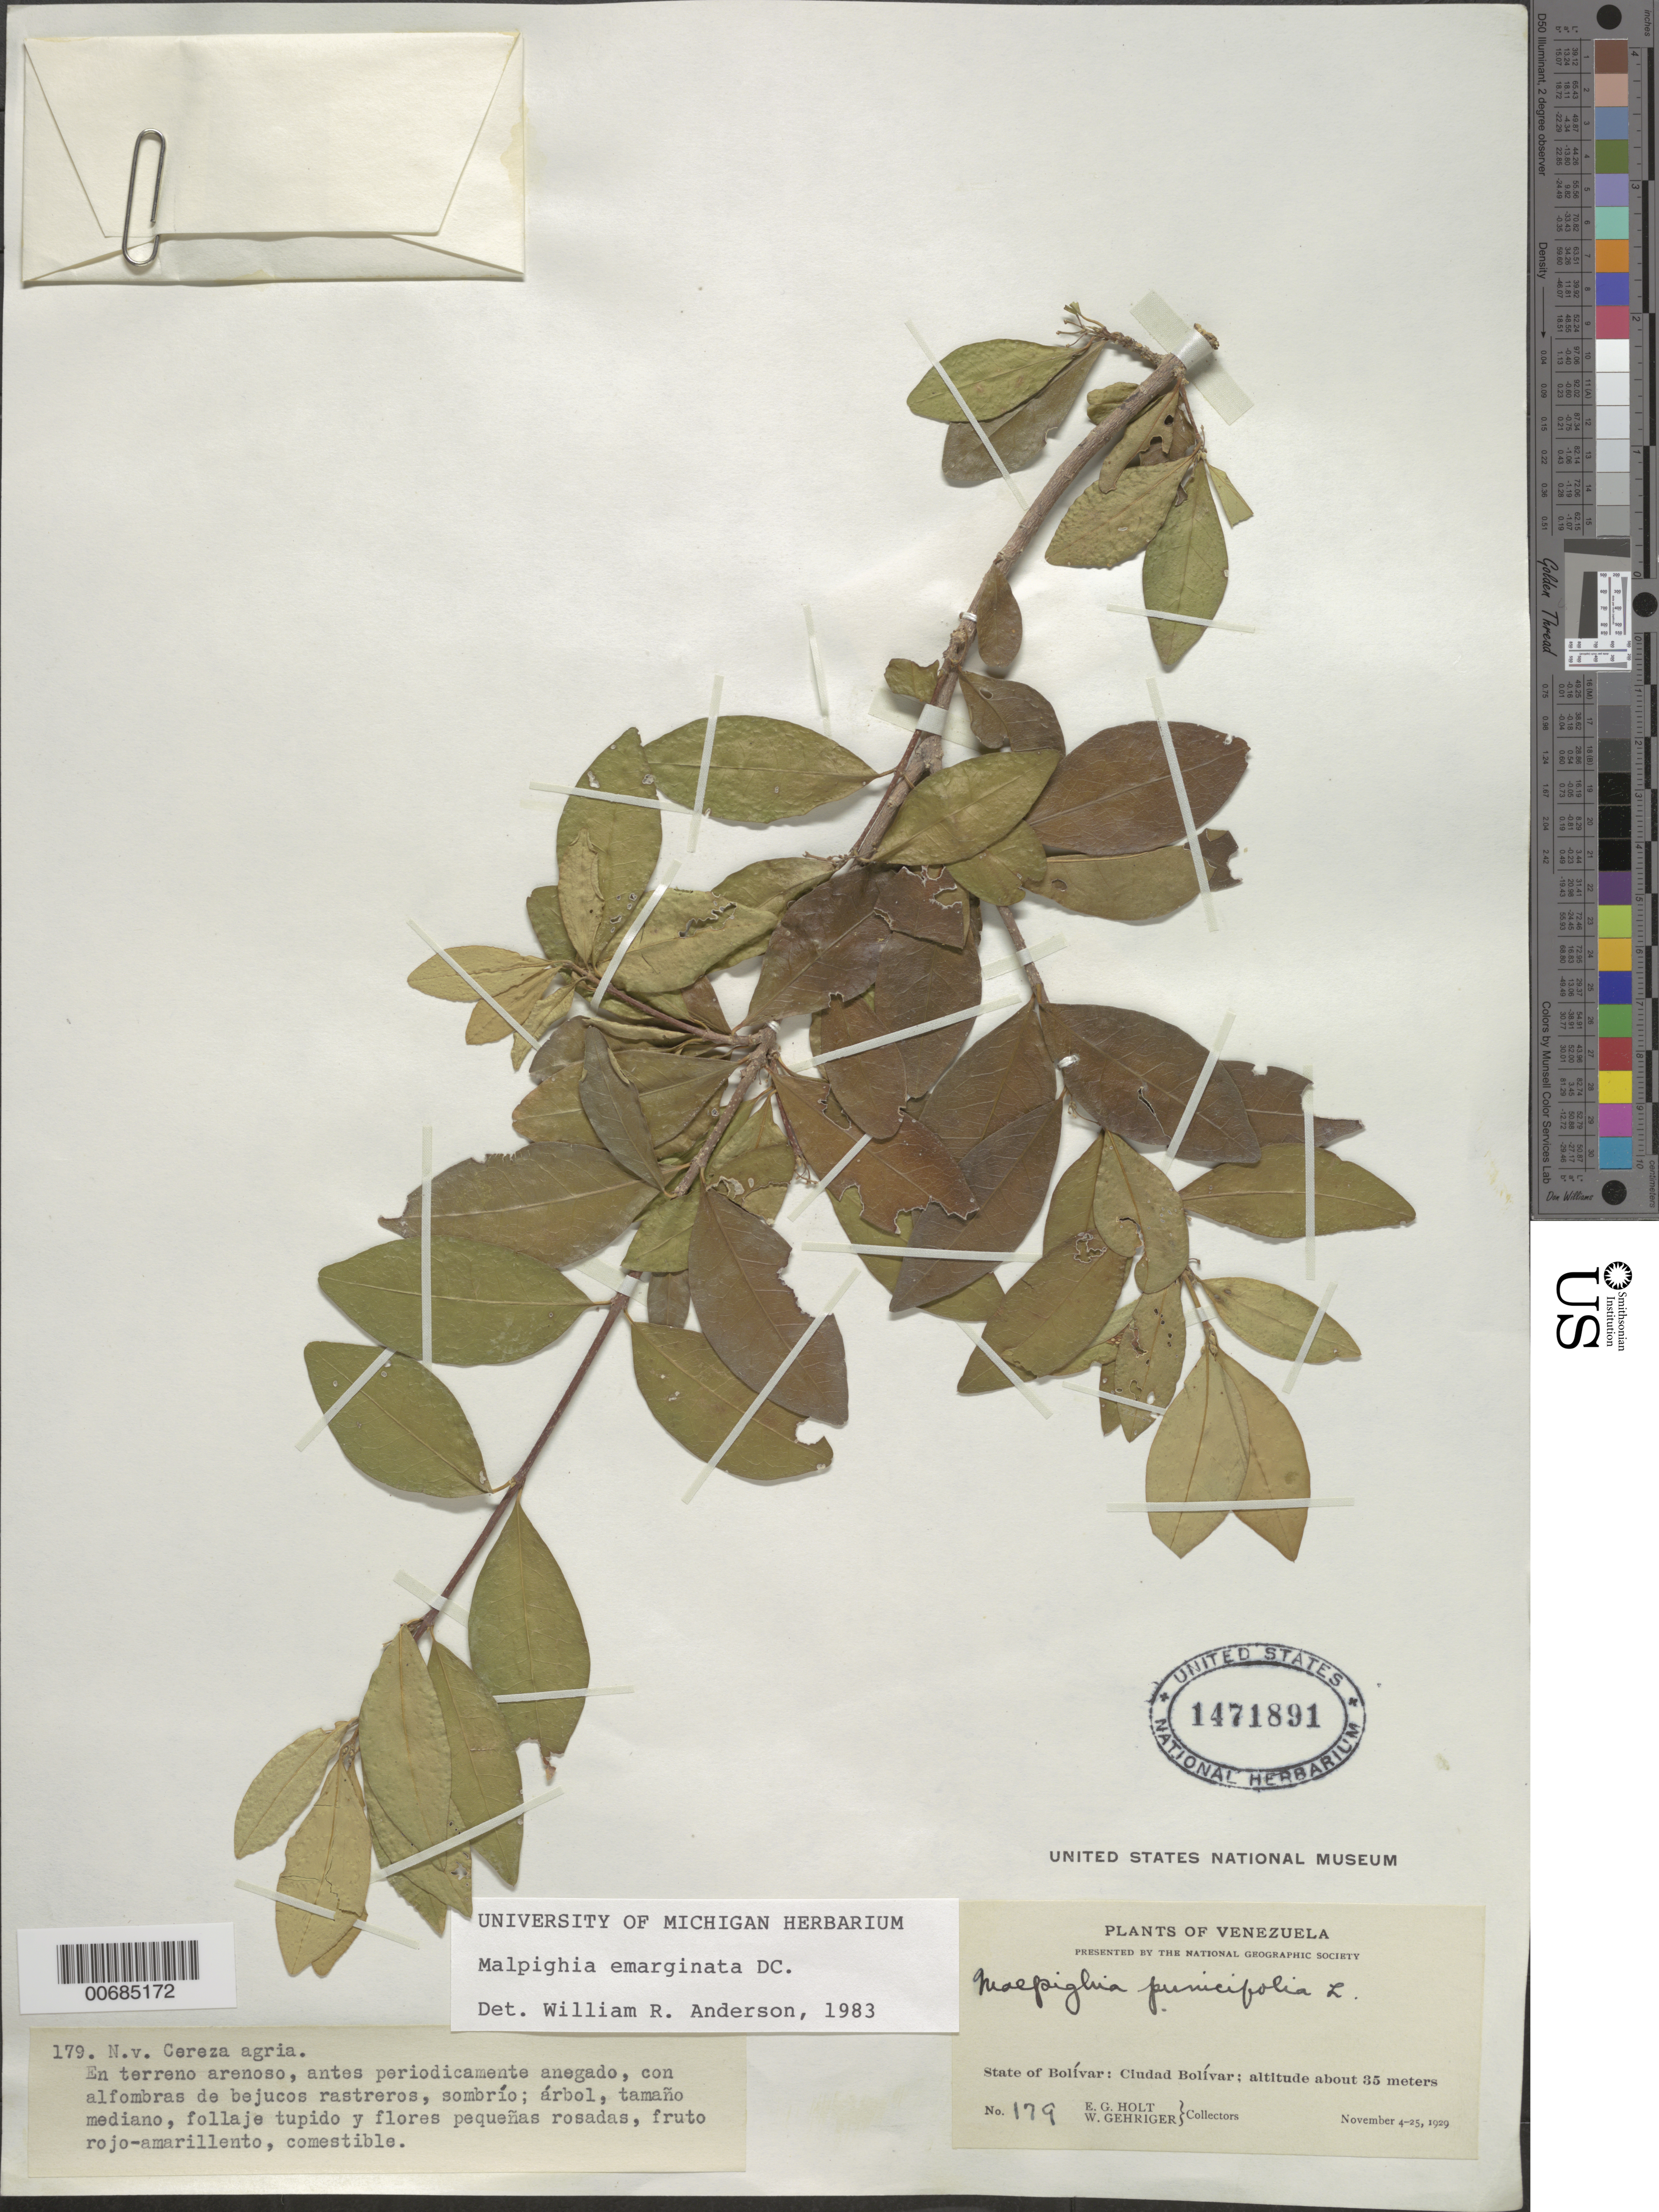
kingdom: Plantae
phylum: Tracheophyta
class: Magnoliopsida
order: Malpighiales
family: Malpighiaceae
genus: Malpighia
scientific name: Malpighia emarginata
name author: DC.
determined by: Anderson, W. R., (MICH), University of Michigan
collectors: E. Holt & W. Gehriger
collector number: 179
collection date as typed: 4-Nov-29 to 25-Nov-29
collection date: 1929-11-04/1929-11-25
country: Venezuela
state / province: Bolívar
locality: Ciudad Bolívar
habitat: Terreno arenoso, antes periodicamente anegado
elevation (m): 35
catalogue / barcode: US 1471891